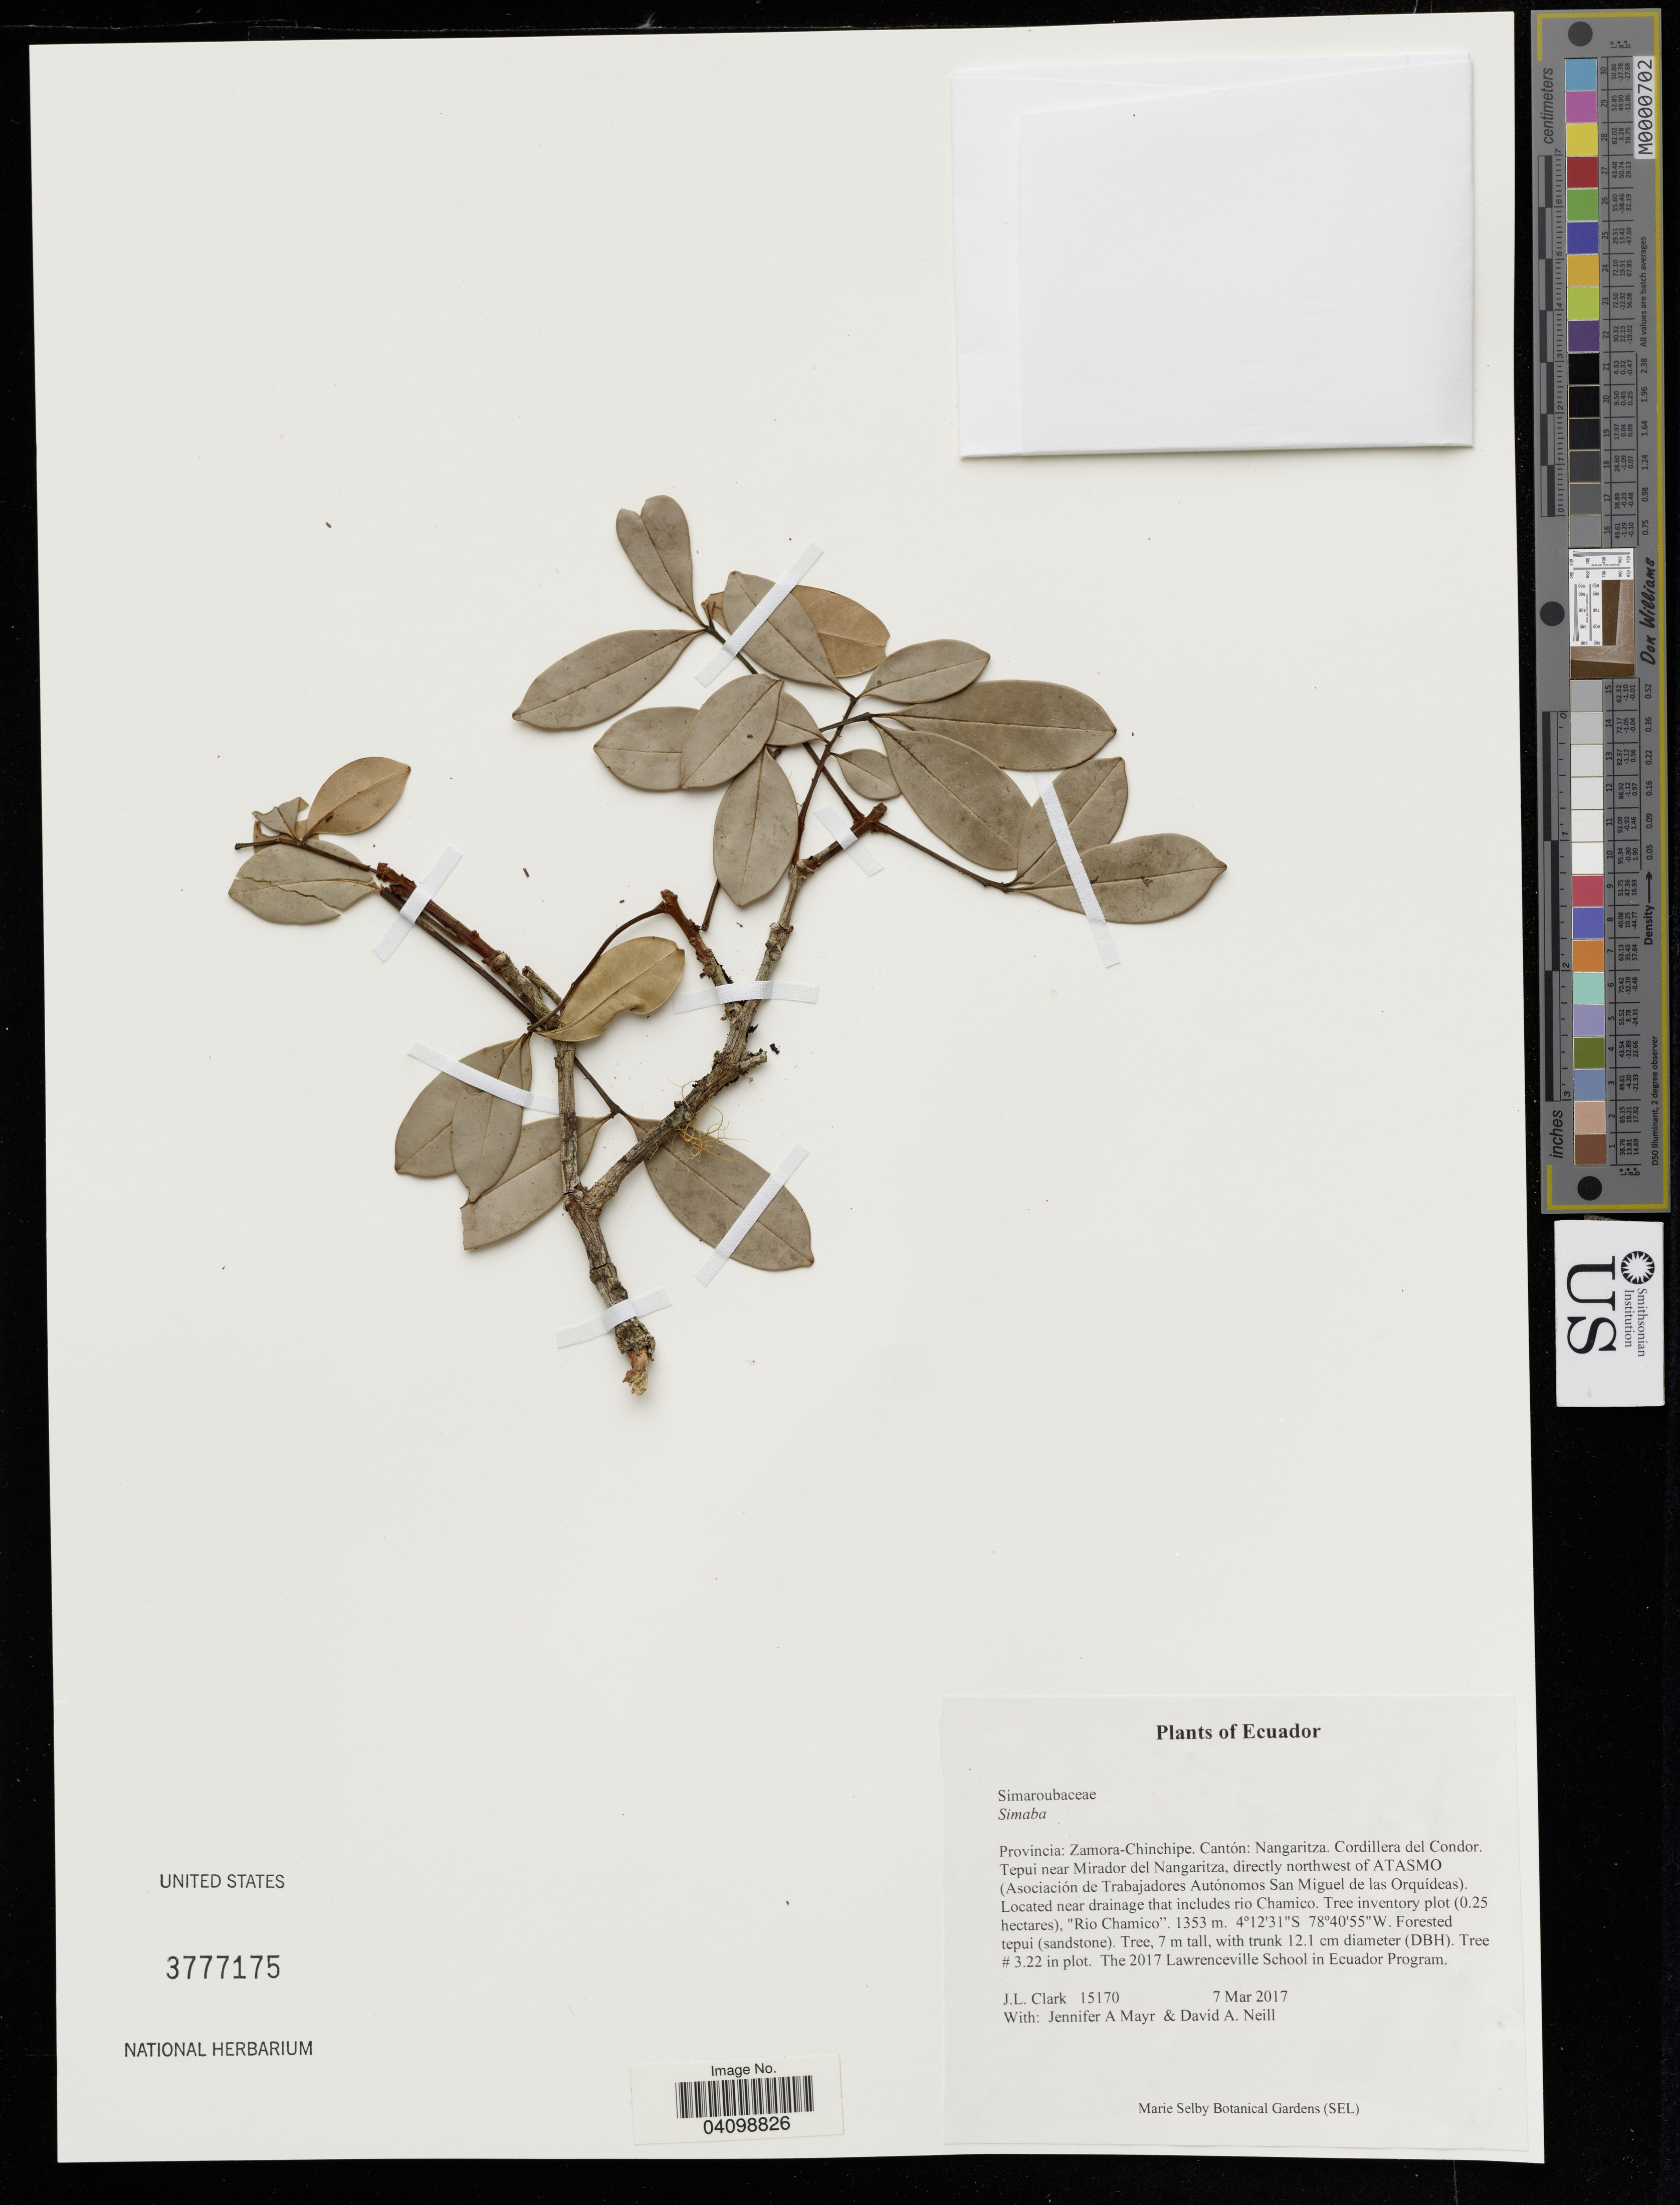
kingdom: Plantae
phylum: Tracheophyta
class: Magnoliopsida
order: Sapindales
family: Simaroubaceae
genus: Simaba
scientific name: Simaba sp.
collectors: J. Clark, J. Mayr & D. A. Neill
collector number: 15170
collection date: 2017-03-07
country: Ecuador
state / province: Zamora-Chinchipe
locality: Cantón: Nangaritza. Cordillera del Condor. Tepui near Mirador del Nangaritza, directly northwest of ATASMO (Asociación de Trabajadores Autónomos San Miguel de las Orquídeas). Located near drainage that includes rio Chamico. Tree inventory plot (0.25 hecta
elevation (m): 1353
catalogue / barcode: US 3777175